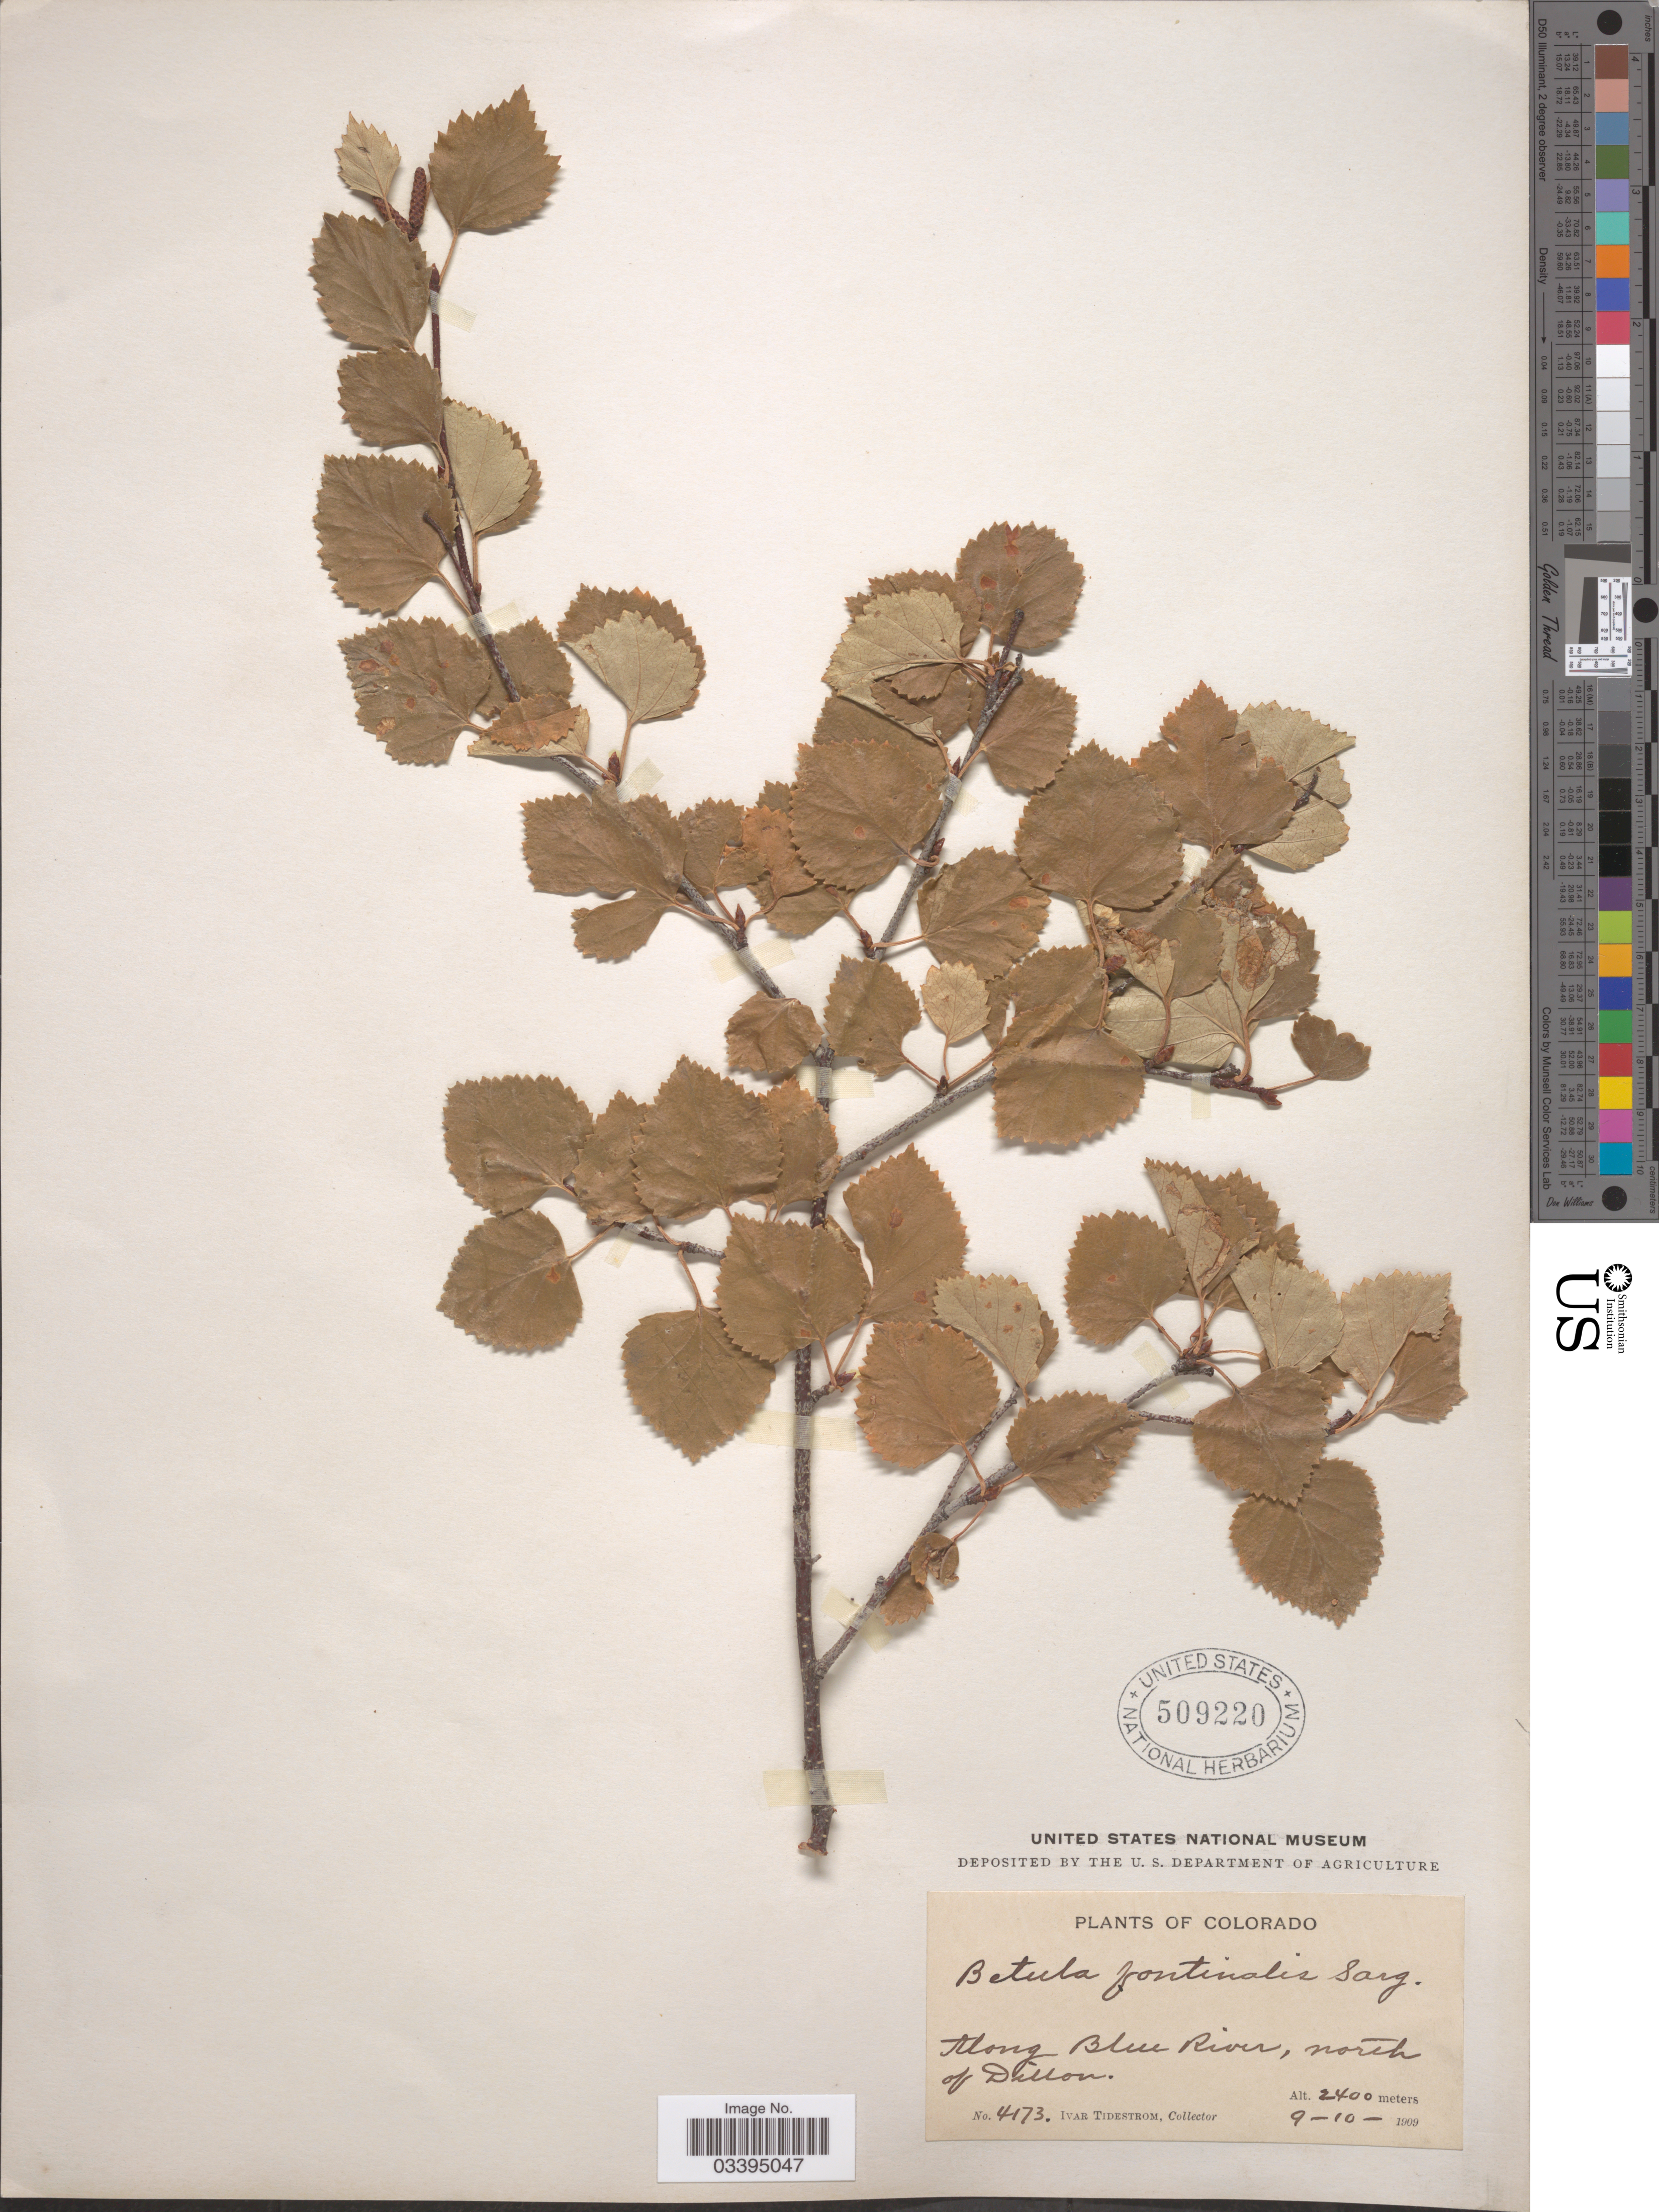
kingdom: Plantae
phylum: Tracheophyta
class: Magnoliopsida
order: Fagales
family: Betulaceae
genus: Betula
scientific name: Betula fontinalis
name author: Sarg.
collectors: I. F. Tidestrom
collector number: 4173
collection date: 1909-09-10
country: United States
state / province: Colorado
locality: Along Blue River, north of Dillon.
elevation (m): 2400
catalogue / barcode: US 509220